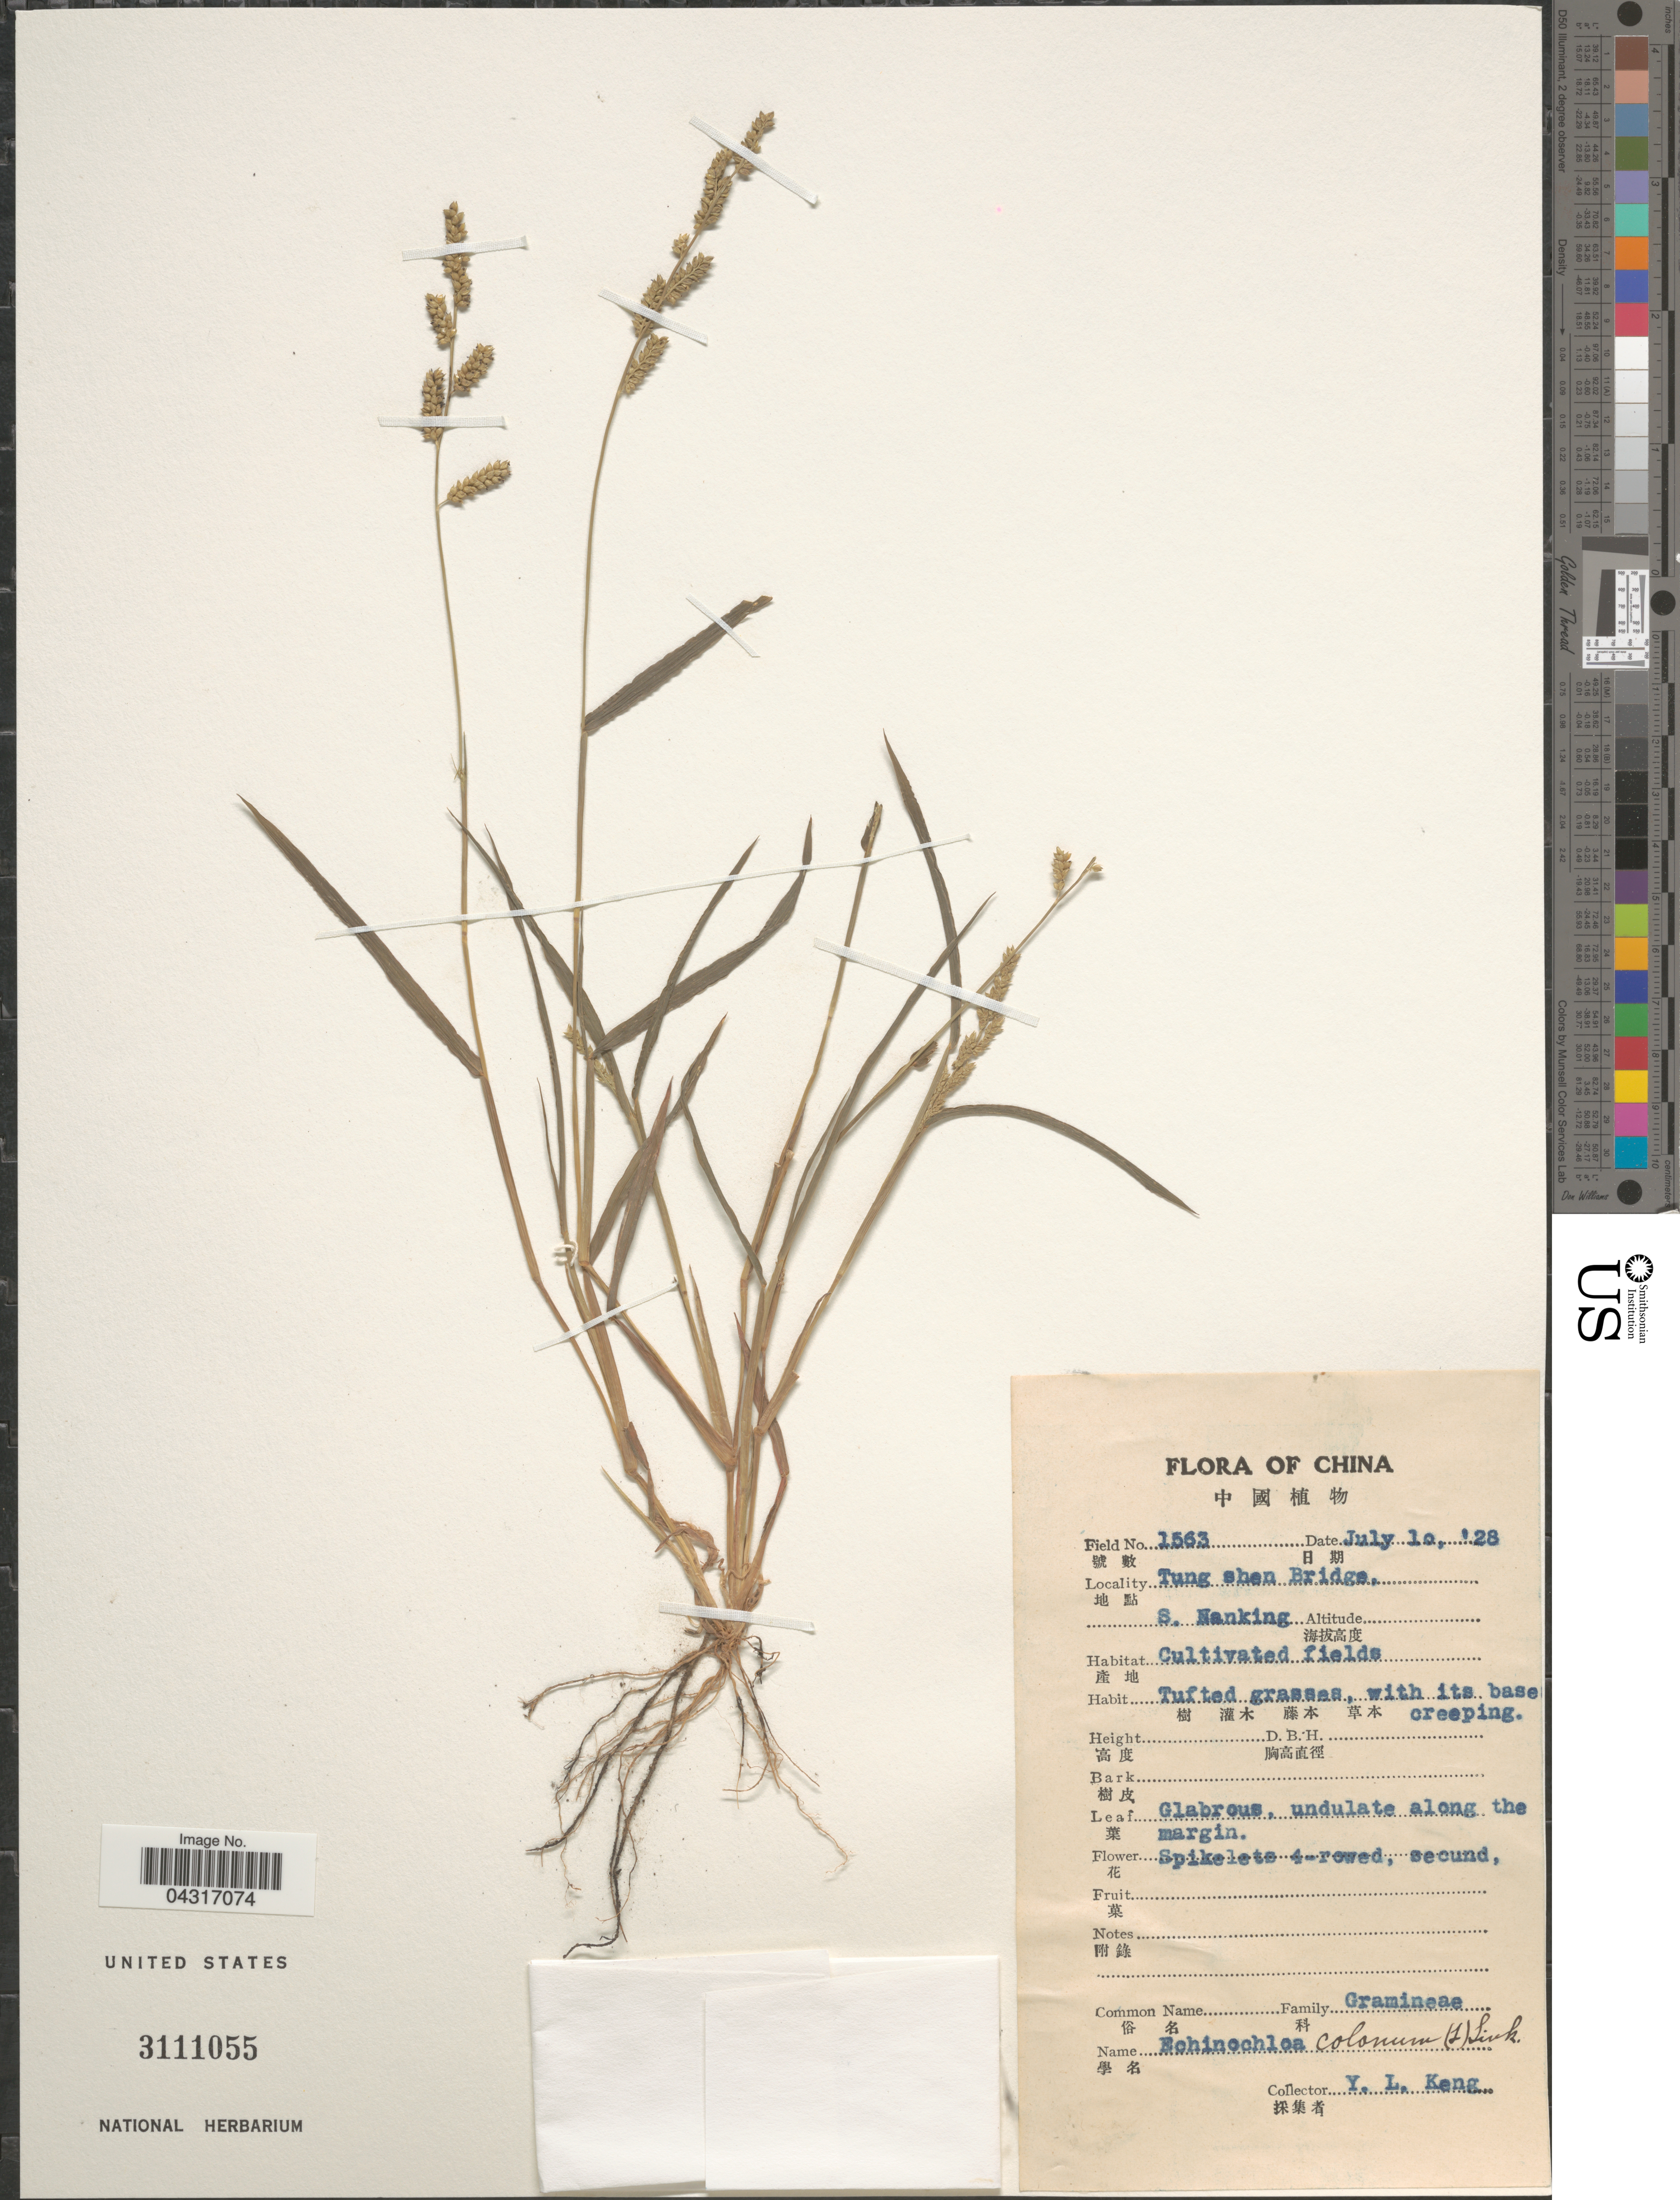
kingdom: Plantae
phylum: Tracheophyta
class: Liliopsida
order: Poales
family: Poaceae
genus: Echinochloa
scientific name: Echinochloa colona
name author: (L.) Link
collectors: Y. L. Keng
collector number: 1563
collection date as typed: Transcribed d/m/y: 10/7/28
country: China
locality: Tung shen Bridge, S. Nanking.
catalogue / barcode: US 3111055